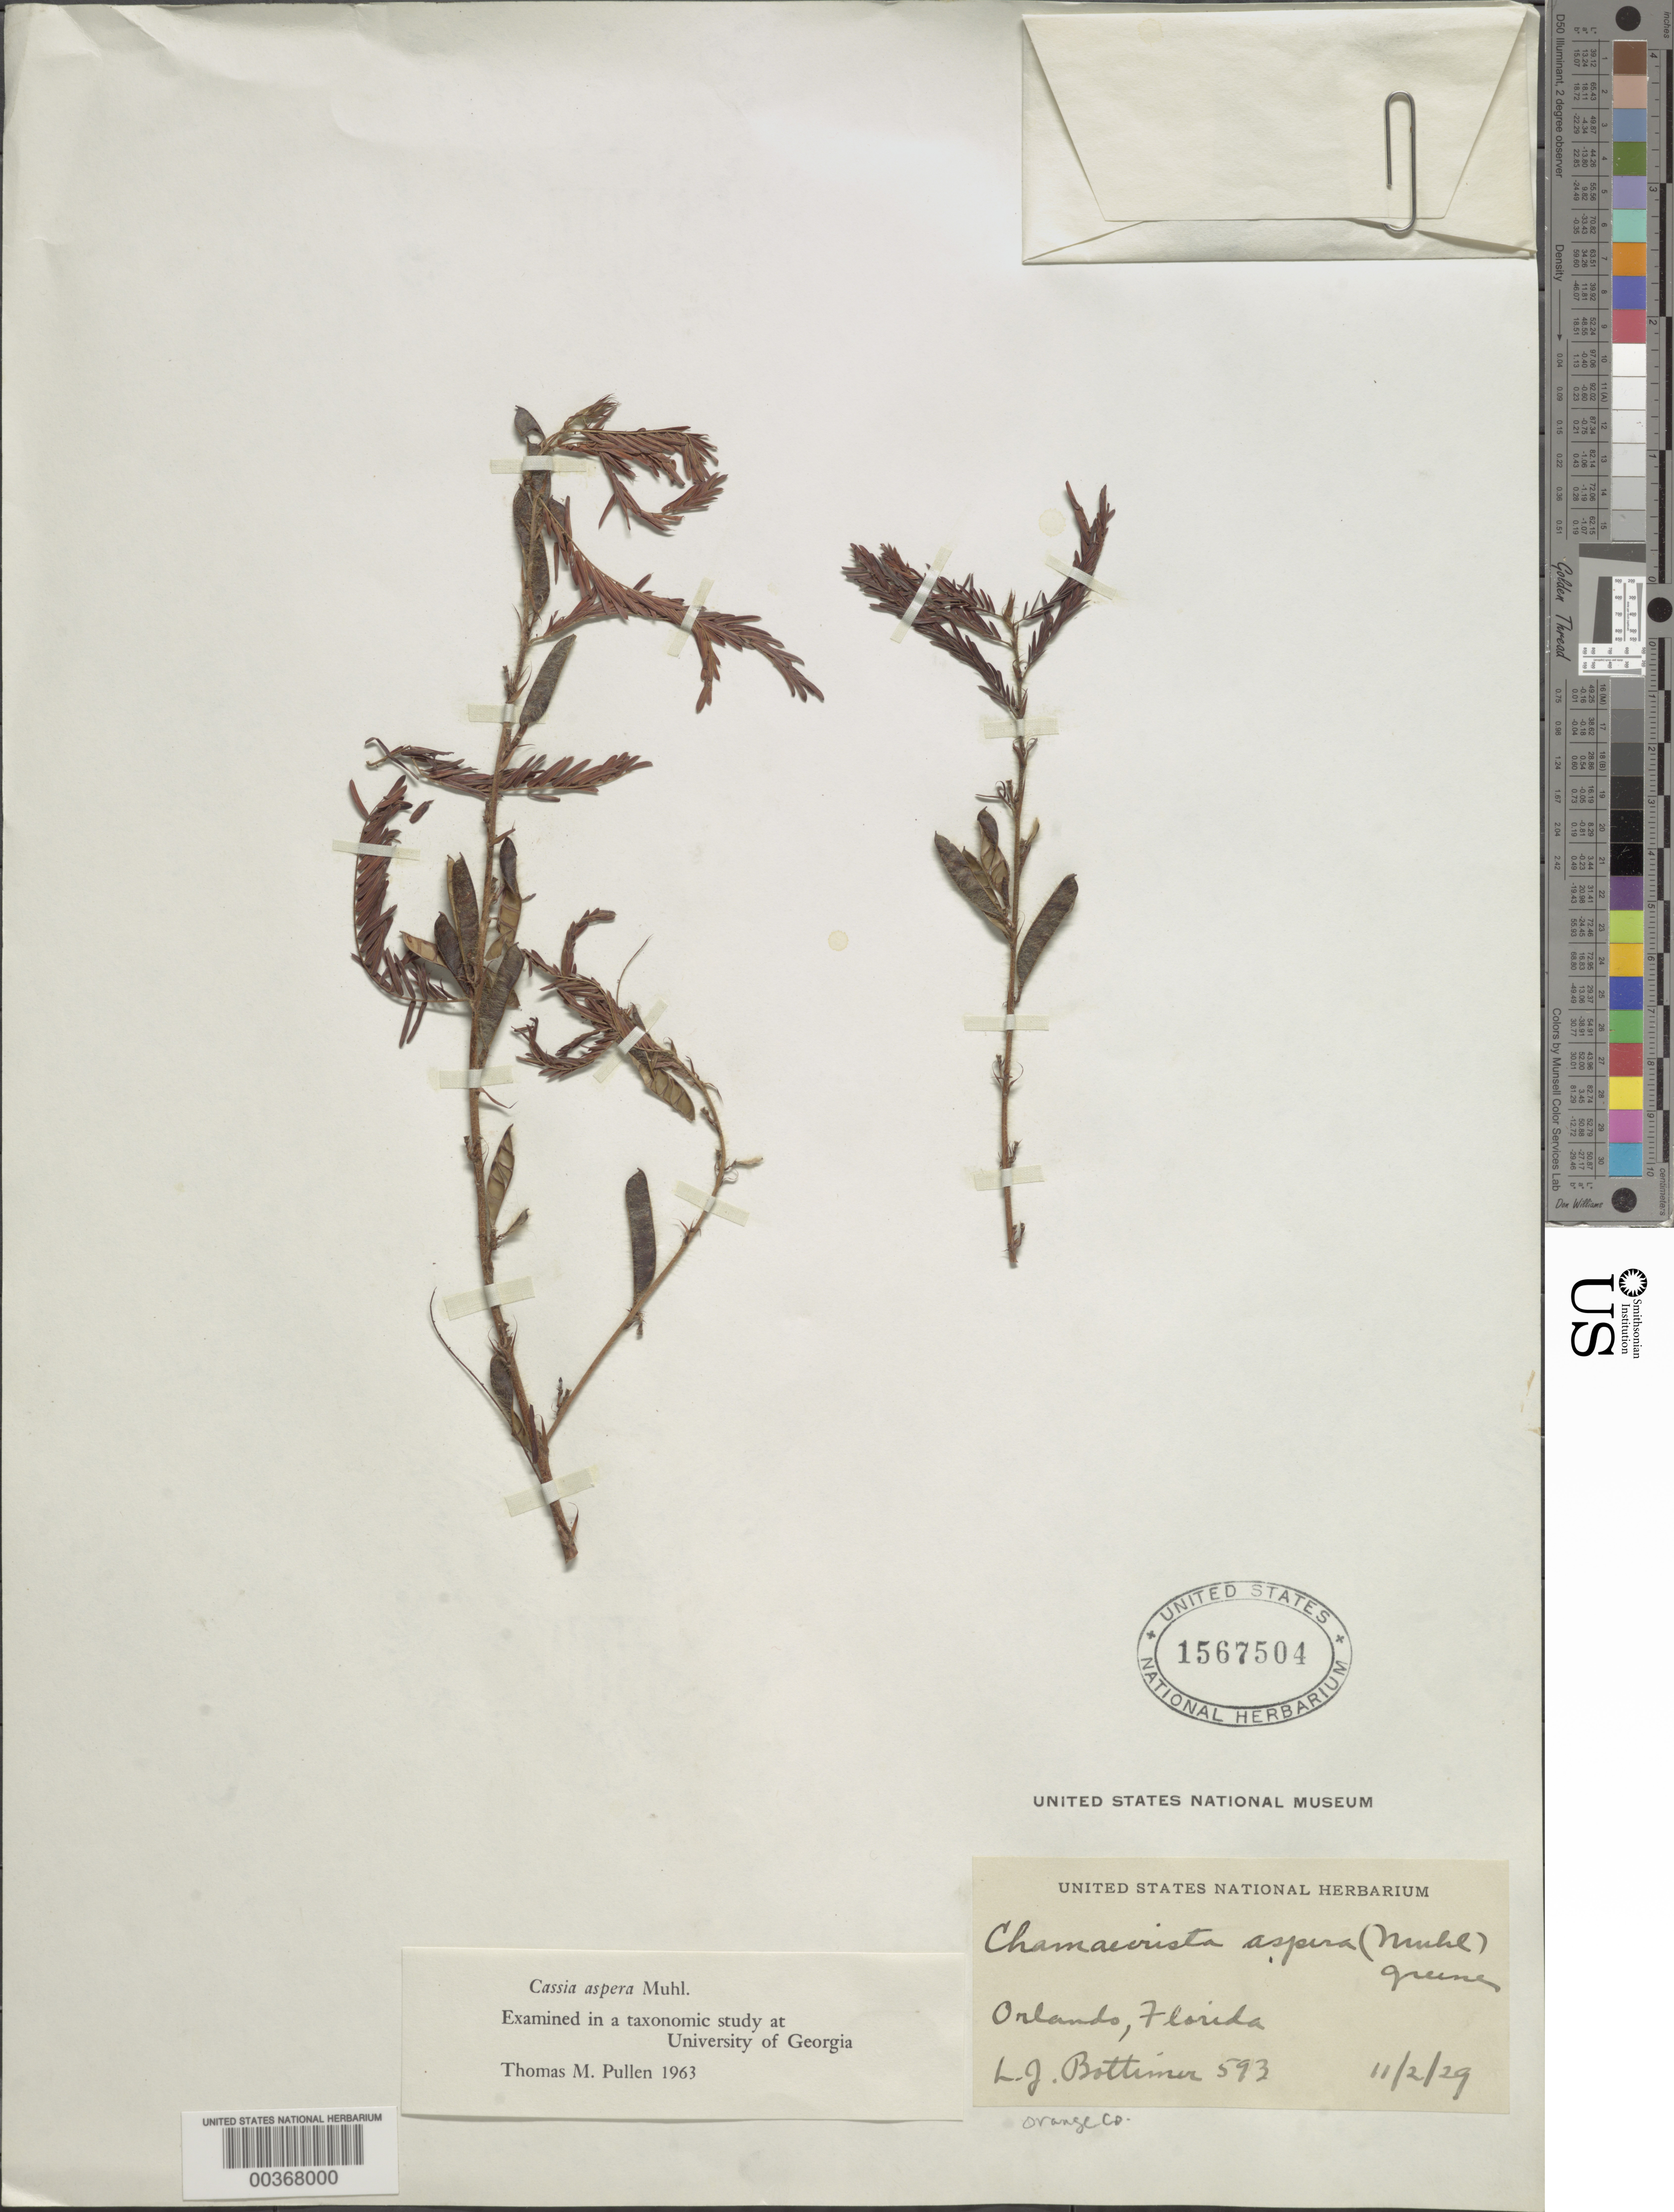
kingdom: Plantae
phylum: Tracheophyta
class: Magnoliopsida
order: Fabales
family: Fabaceae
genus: Chamaecrista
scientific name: Chamaecrista nictitans var. aspera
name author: (Muhl. ex Elliot) H.S. Irwin & Barneby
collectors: L. Bottimer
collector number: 593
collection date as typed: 11 Feb 1929 or 02 Nov 1929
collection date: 1929-02-11 or 1929-11-02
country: United States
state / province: Florida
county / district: Orange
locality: Orlando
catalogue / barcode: US 1567504